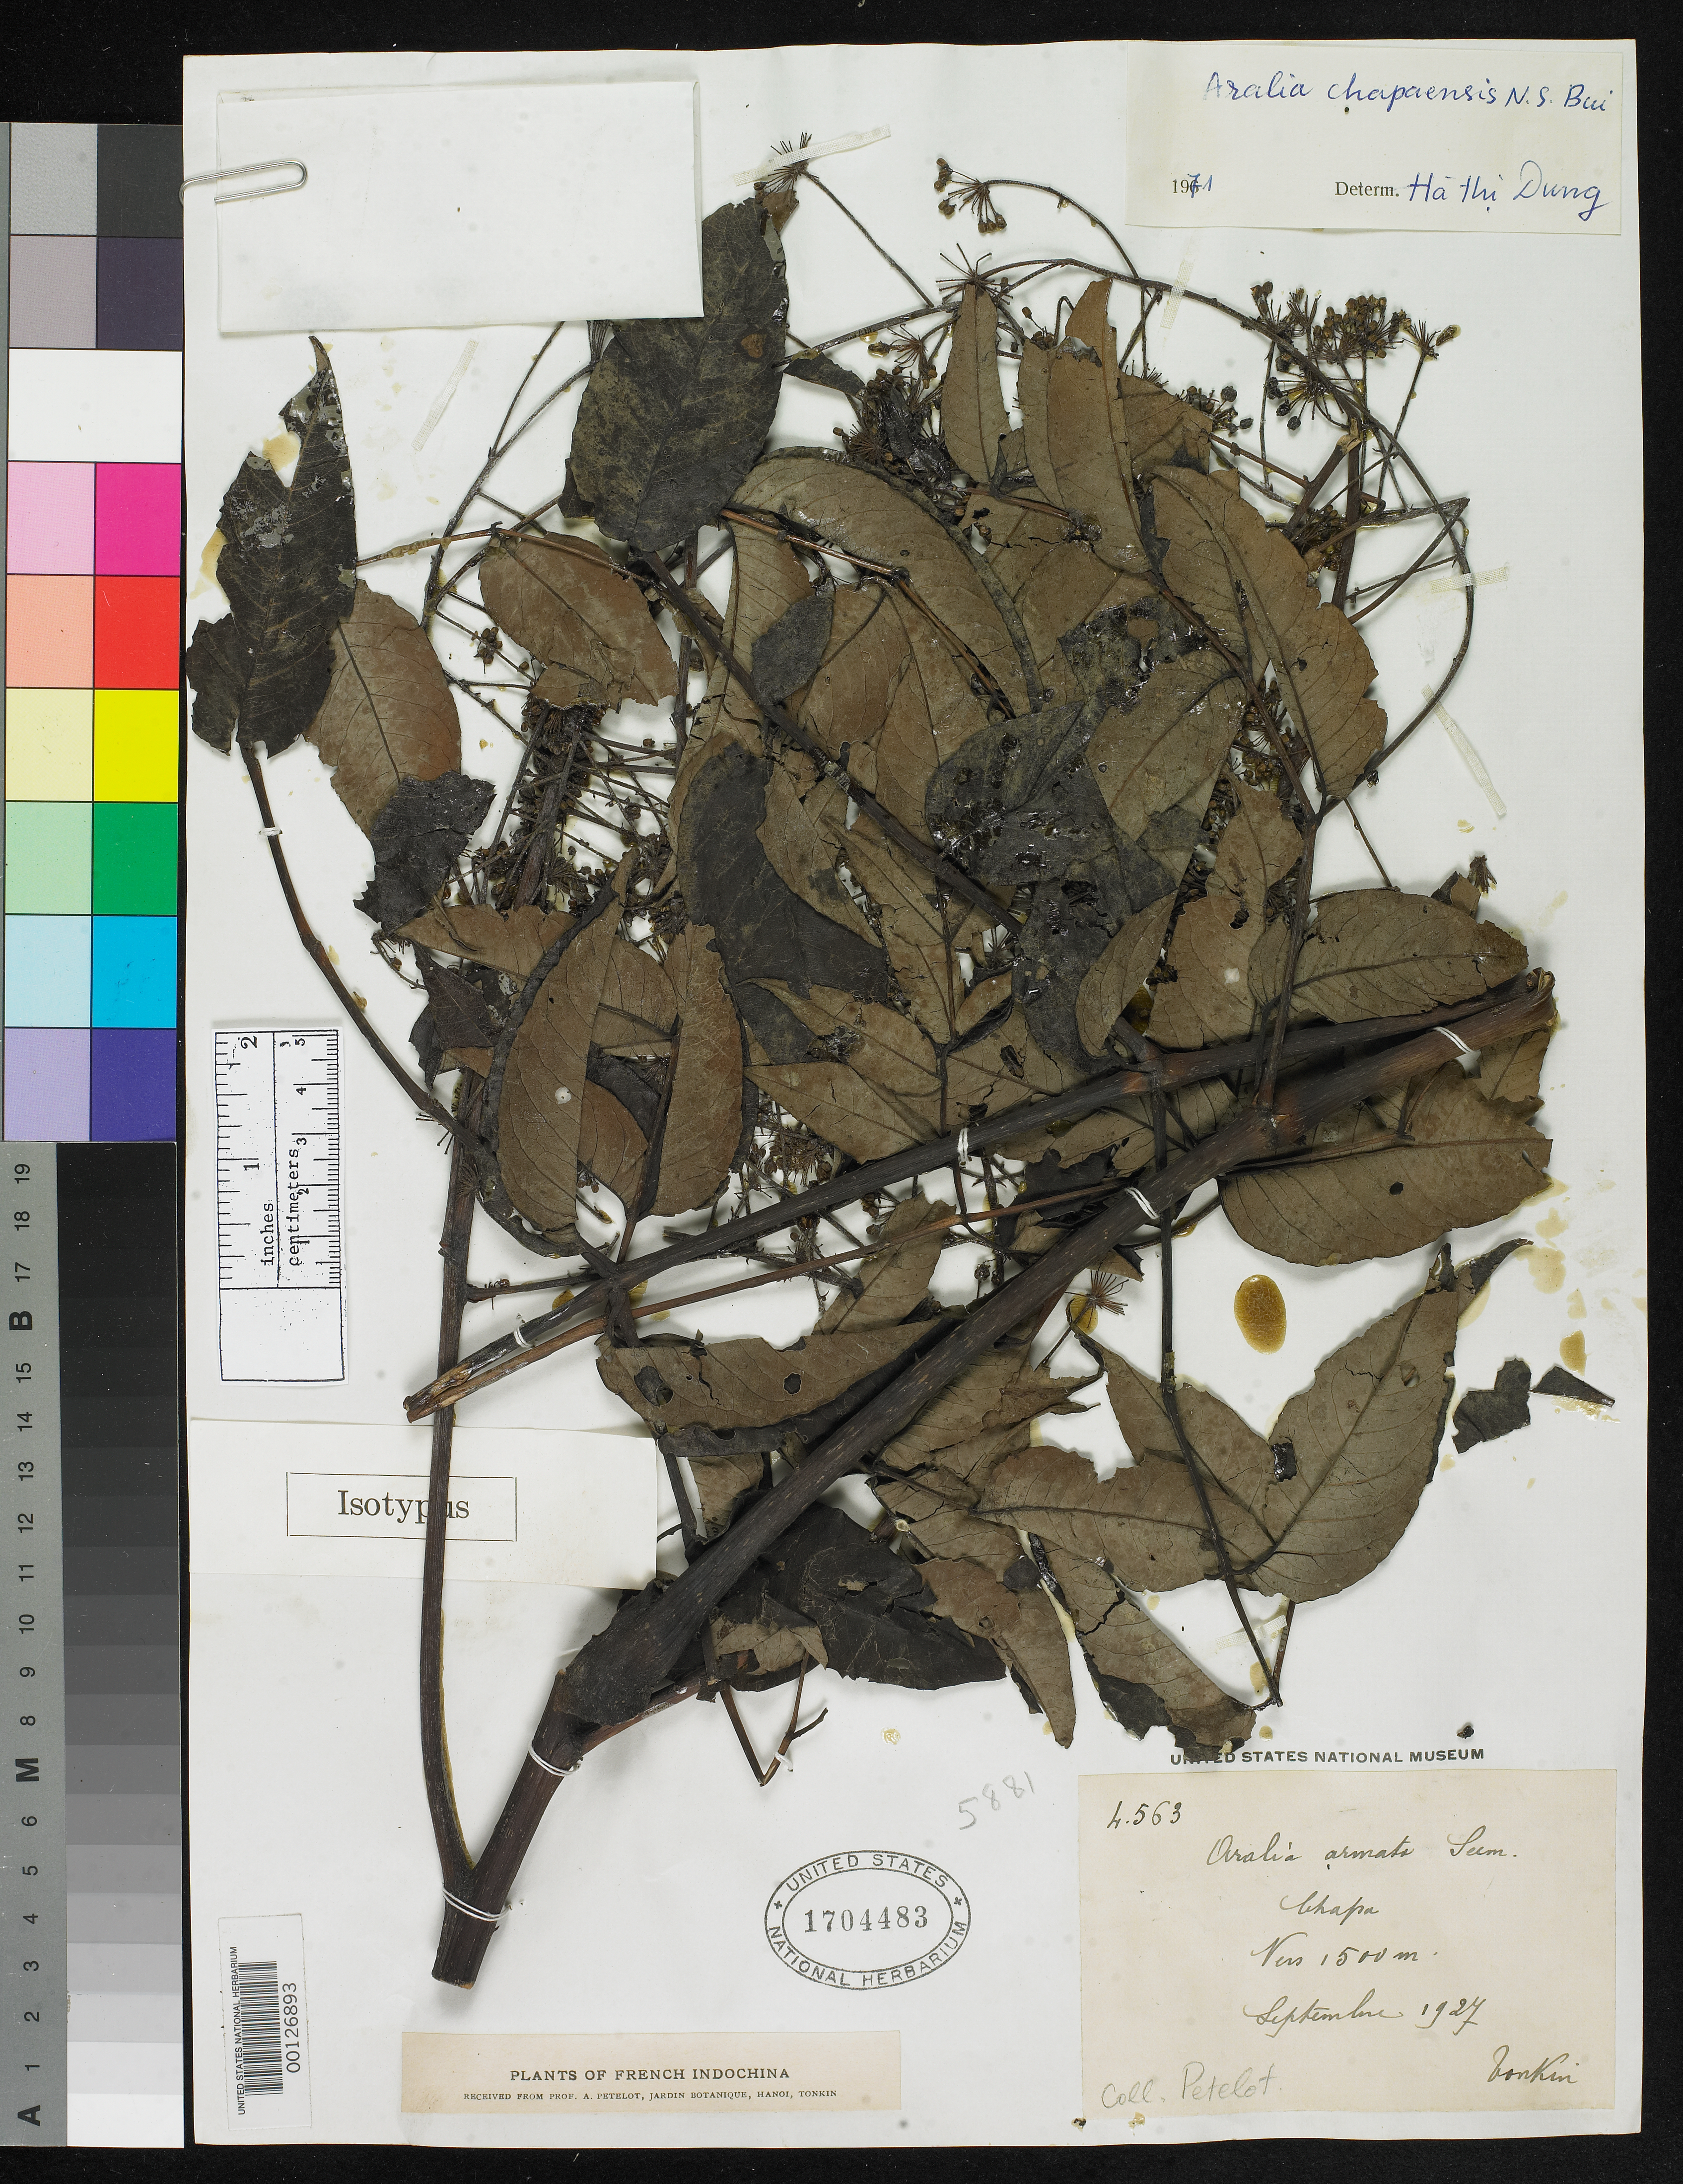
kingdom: Plantae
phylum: Tracheophyta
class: Magnoliopsida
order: Apiales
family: Araliaceae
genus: Aralia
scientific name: Aralia chapaensis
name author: Bui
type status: Isotype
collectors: P. A. Pételot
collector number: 4563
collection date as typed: Sep 1924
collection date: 1924-09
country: Vietnam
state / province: Lao Cai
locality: Chapa.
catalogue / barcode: US 1704483